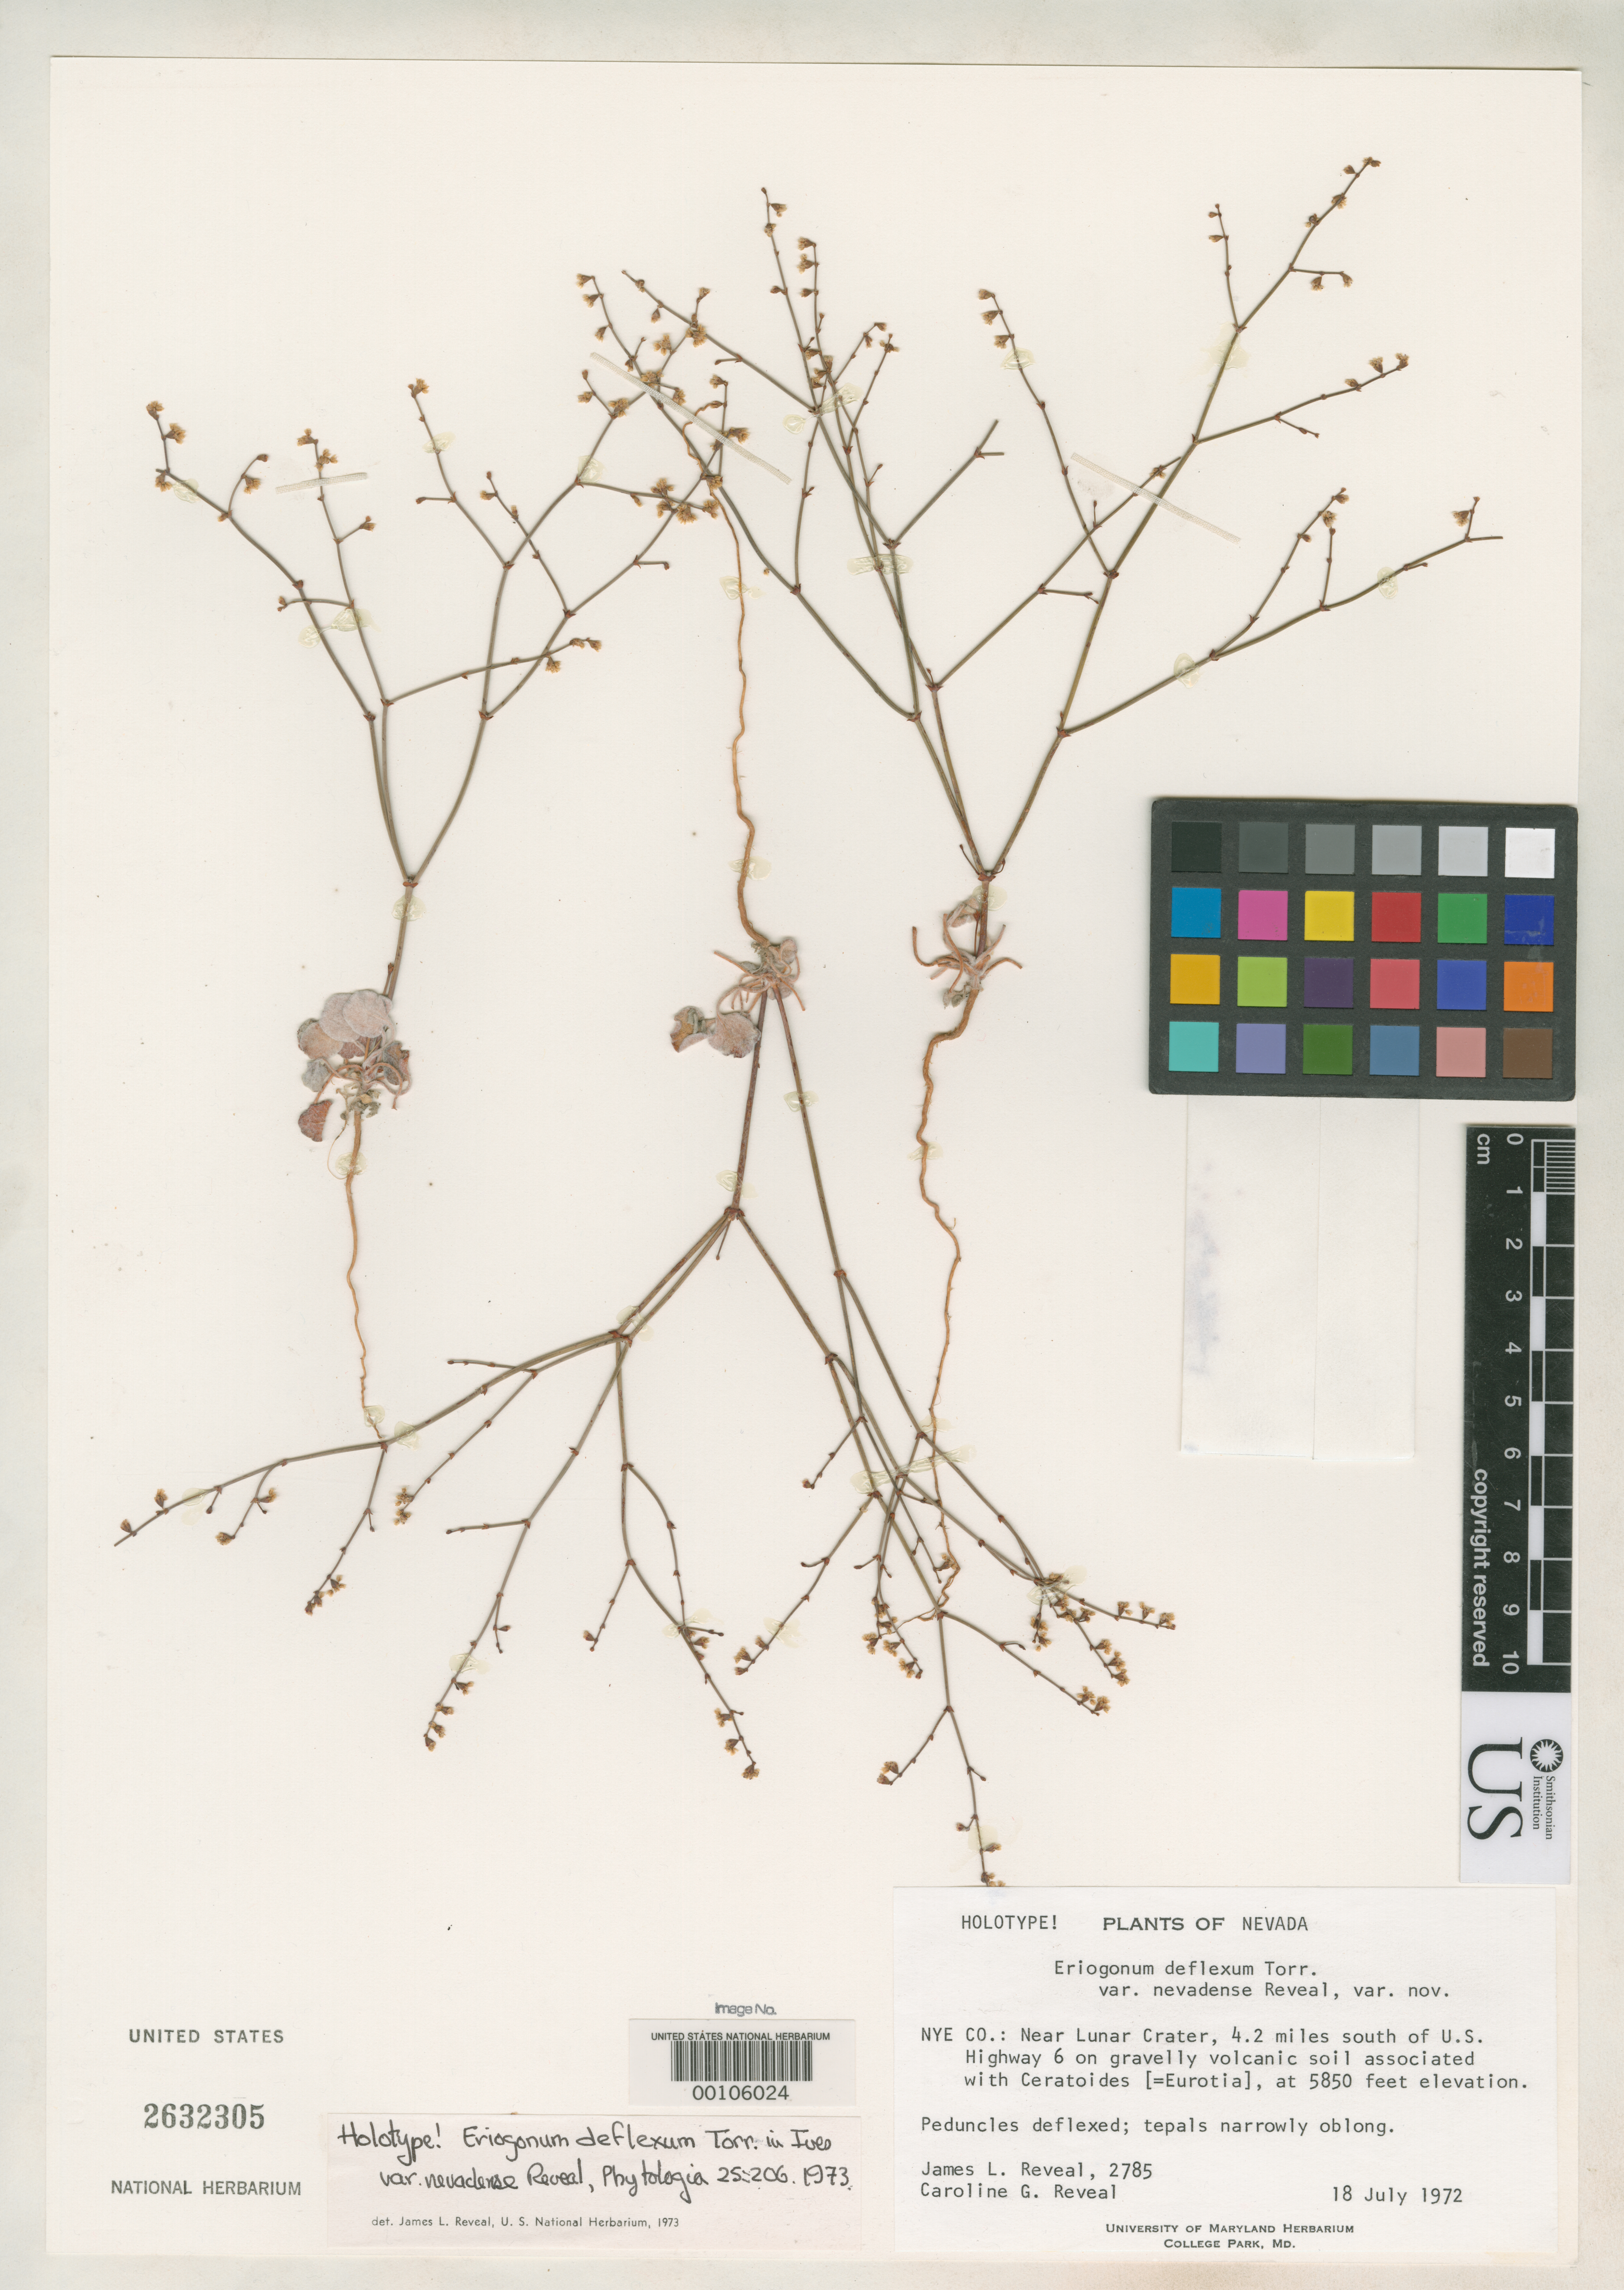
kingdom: Plantae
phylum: Tracheophyta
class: Magnoliopsida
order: Caryophyllales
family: Polygonaceae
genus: Eriogonum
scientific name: Eriogonum deflexum var. nevadense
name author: Reveal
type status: Holotype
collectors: J. L. Reveal & C. G. Reveal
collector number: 2785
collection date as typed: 18 Jul 1972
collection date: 1972-07-18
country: United States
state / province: Nevada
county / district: Nye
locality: Near Lumar crater; alt.5850 ft.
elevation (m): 1783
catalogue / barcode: US 2632305